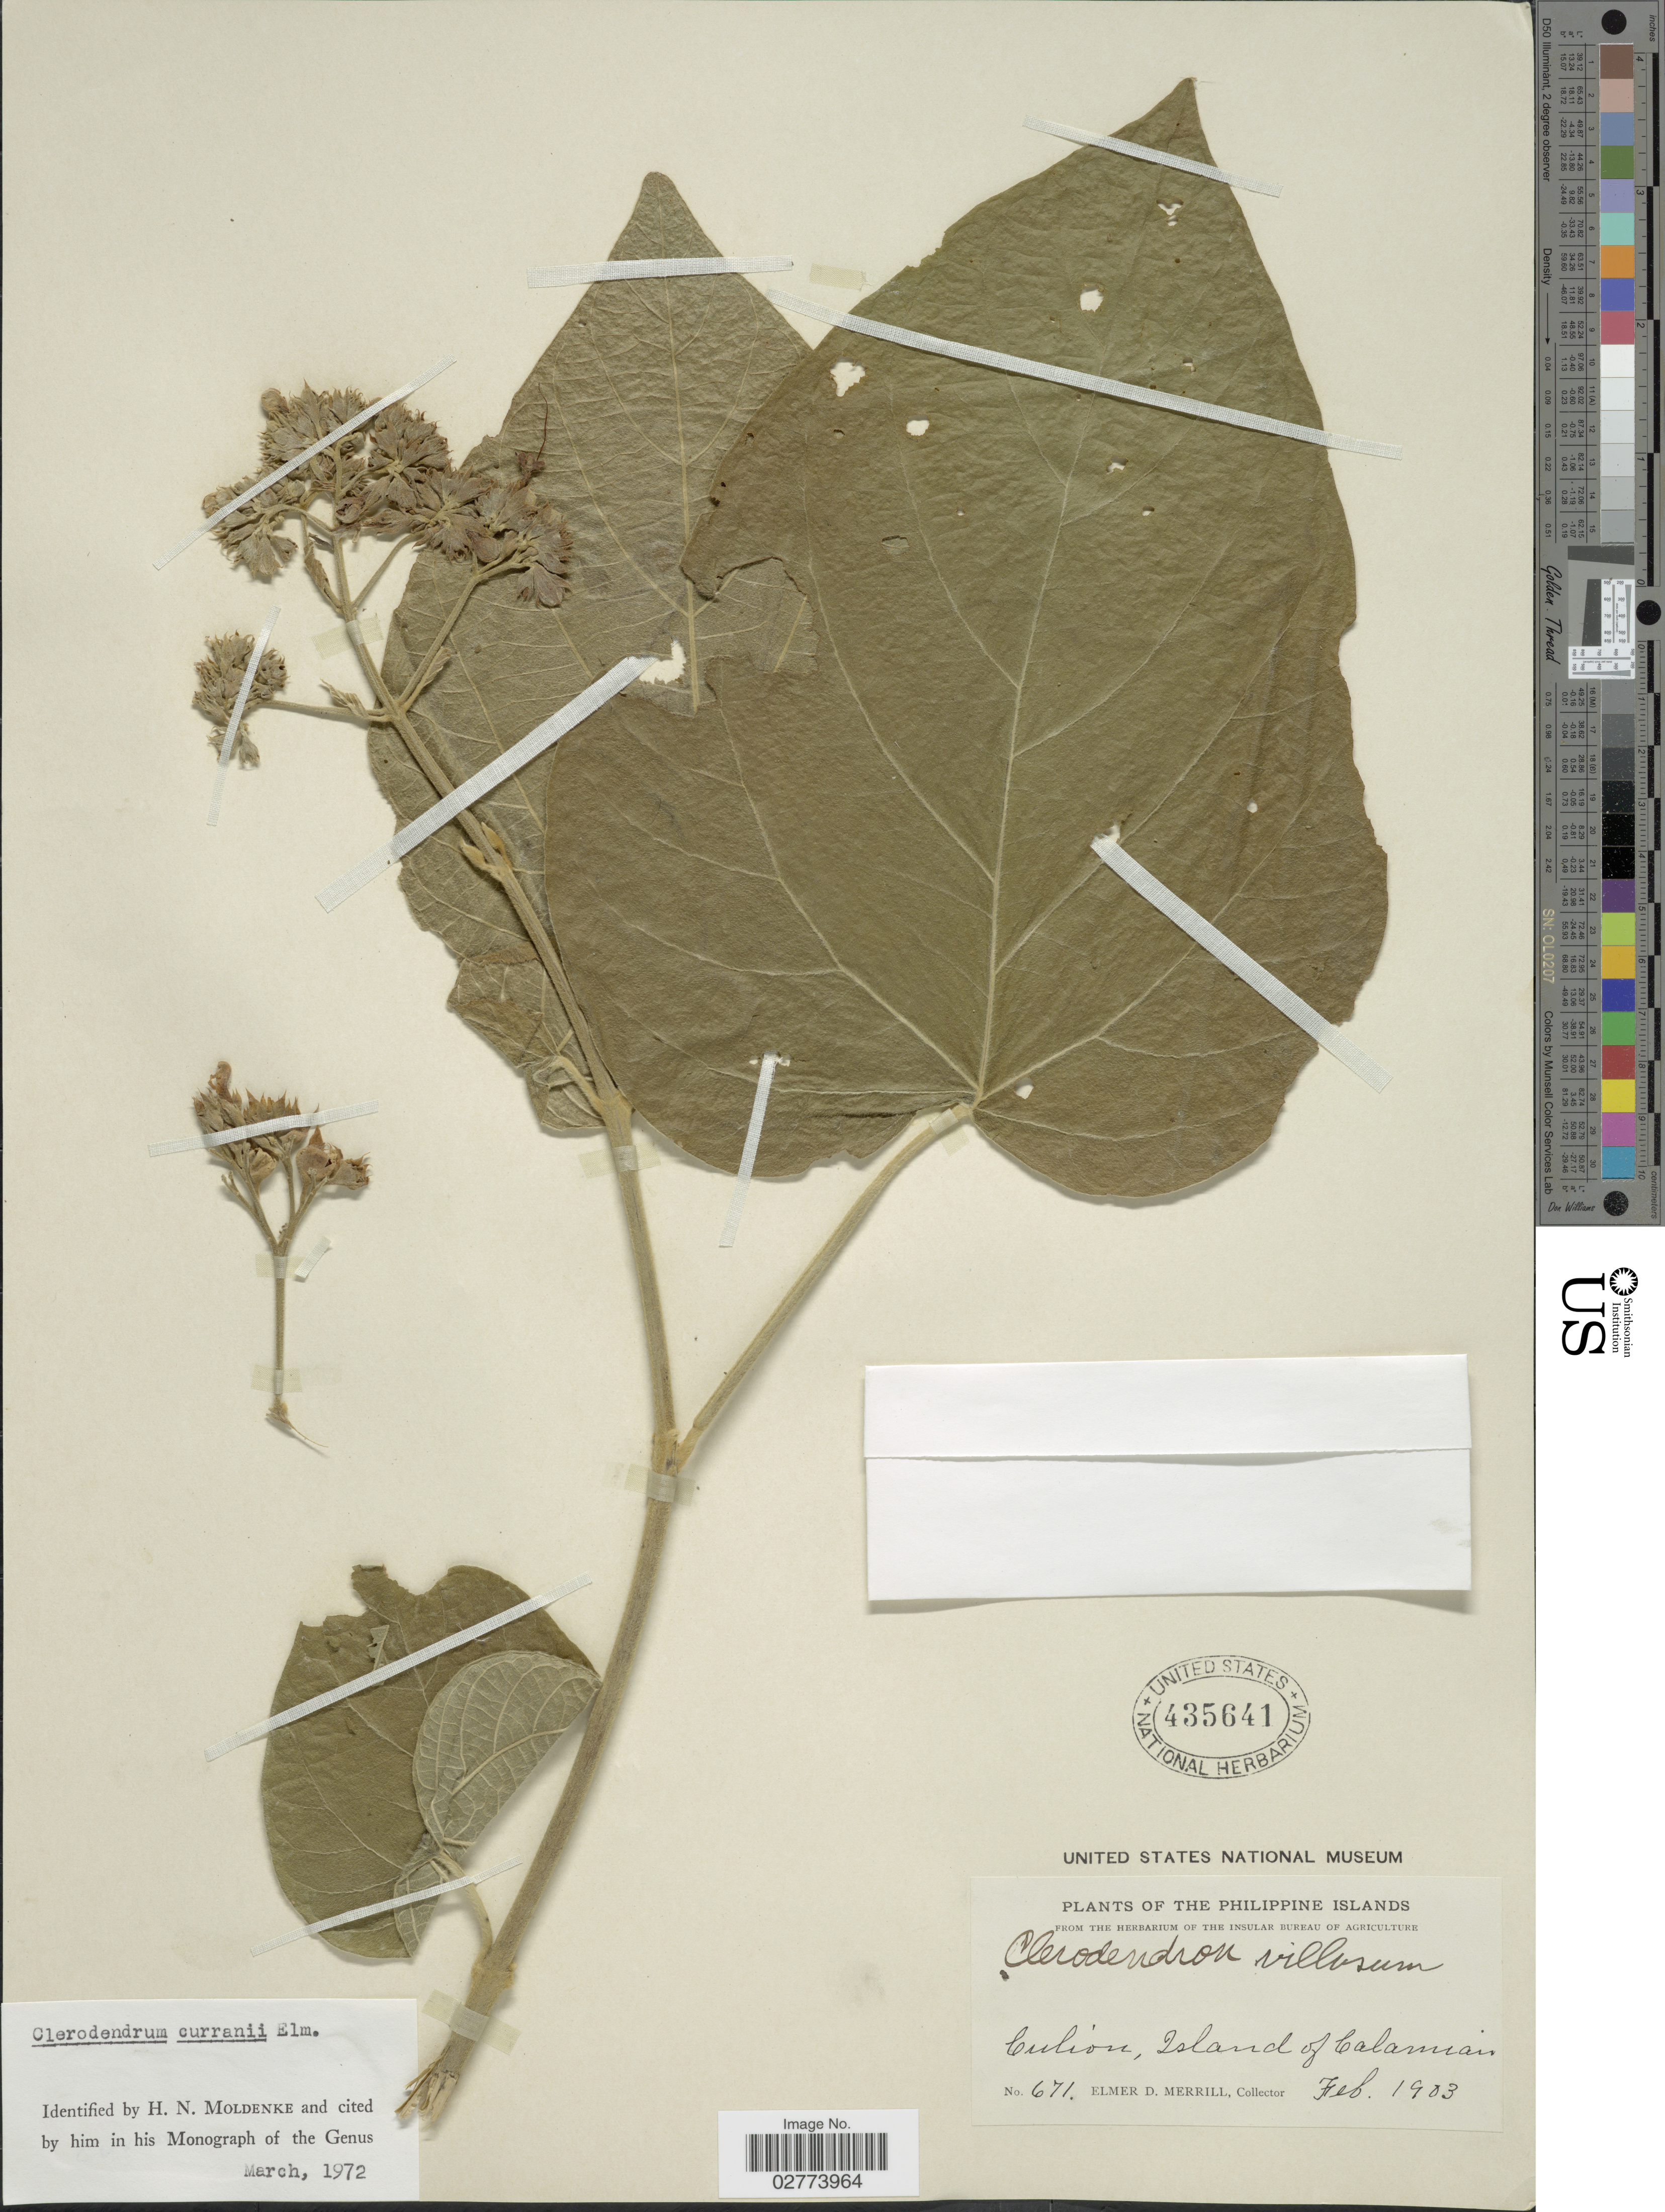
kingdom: Plantae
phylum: Tracheophyta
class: Magnoliopsida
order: Lamiales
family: Lamiaceae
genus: Clerodendrum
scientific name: Clerodendrum curranii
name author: Elmer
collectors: E. D. Merrill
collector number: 671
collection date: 1903-02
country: Philippines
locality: Philippine Islands. Culion, Island of Calamian.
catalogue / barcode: US 435641